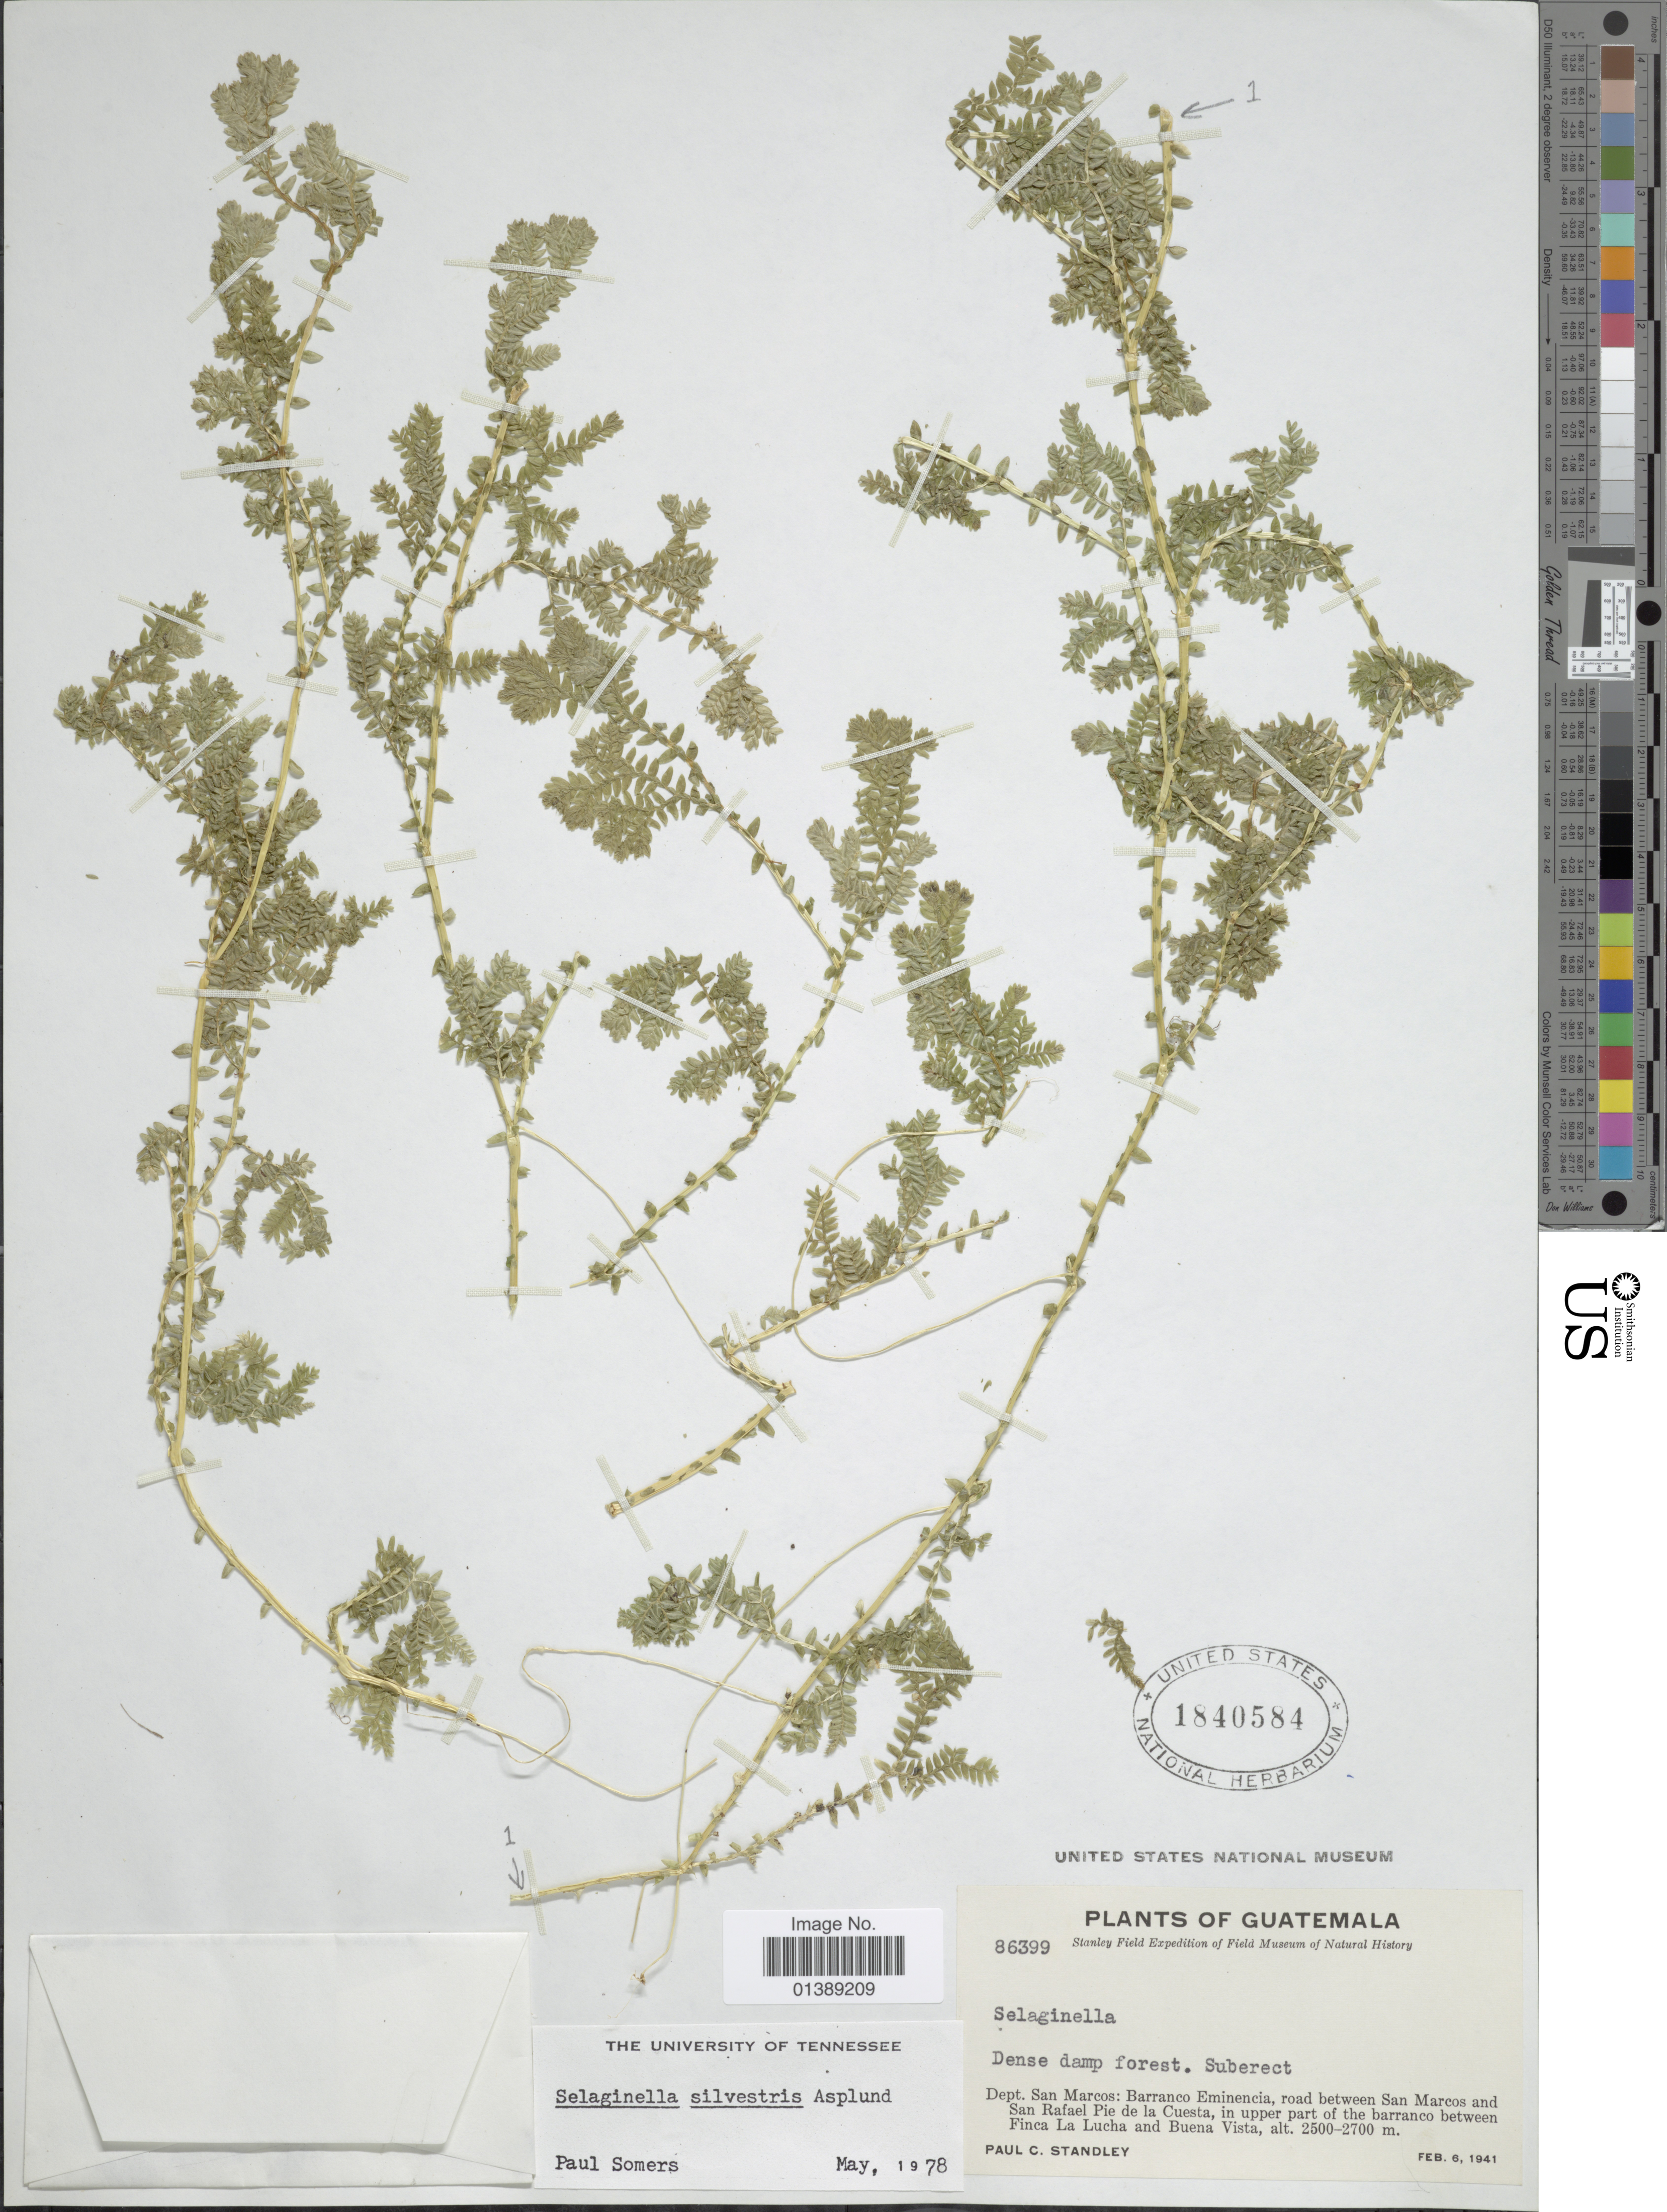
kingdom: Plantae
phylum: Tracheophyta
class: Lycopodiopsida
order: Selaginellales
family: Selaginellaceae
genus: Selaginella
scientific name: Selaginella silvestris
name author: Aspl.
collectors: P. C. Standley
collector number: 86399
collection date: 1941-02-06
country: Guatemala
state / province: San Marcos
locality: Barranco Eminencia, road between San Marcos and Rafael Pie de la Cuesta, in upper part of the barranca between Finca La Lucha and Buena Vista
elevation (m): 2500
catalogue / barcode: US 1840584